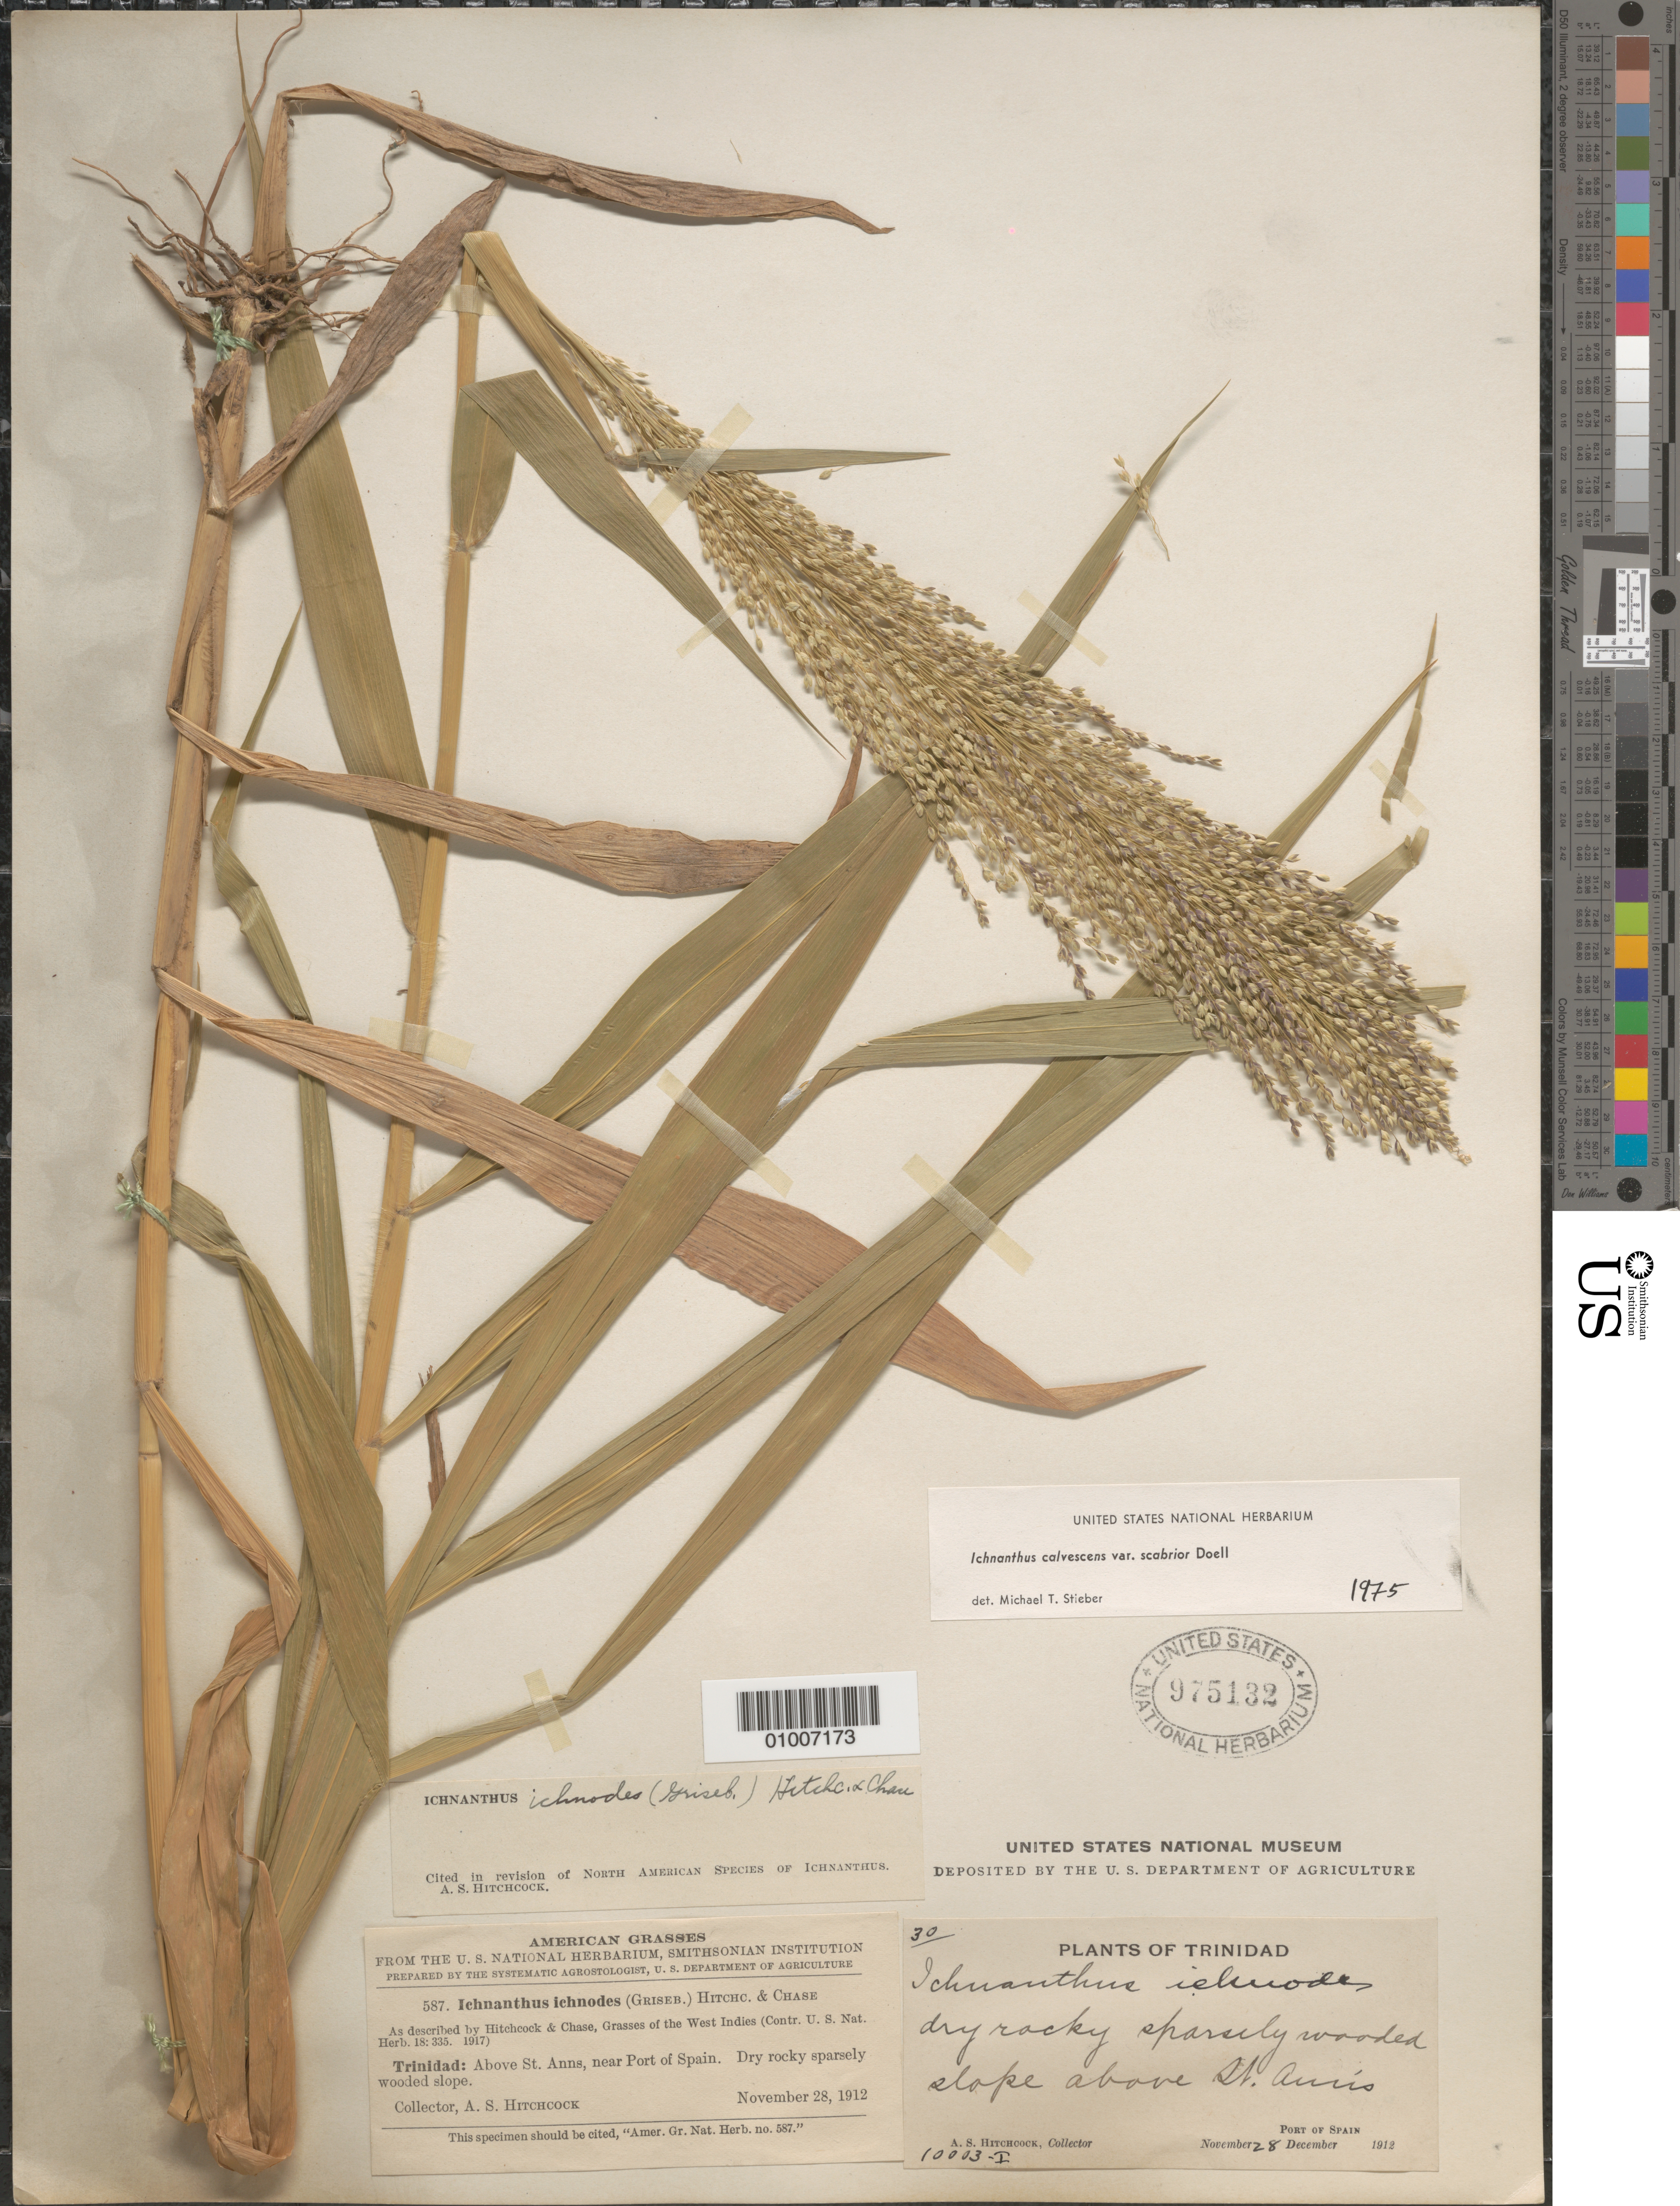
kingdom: Plantae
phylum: Tracheophyta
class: Liliopsida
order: Poales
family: Poaceae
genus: Ichnanthus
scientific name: Ichnanthus calvescens var. scabrior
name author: Döll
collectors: A. S. Hitchcock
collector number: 10003-I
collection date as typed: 28 Nov 1912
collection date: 1912-11-28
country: Trinidad and Tobago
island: Trinidad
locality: Above St. Anns, Port of Spain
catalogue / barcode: US 975132